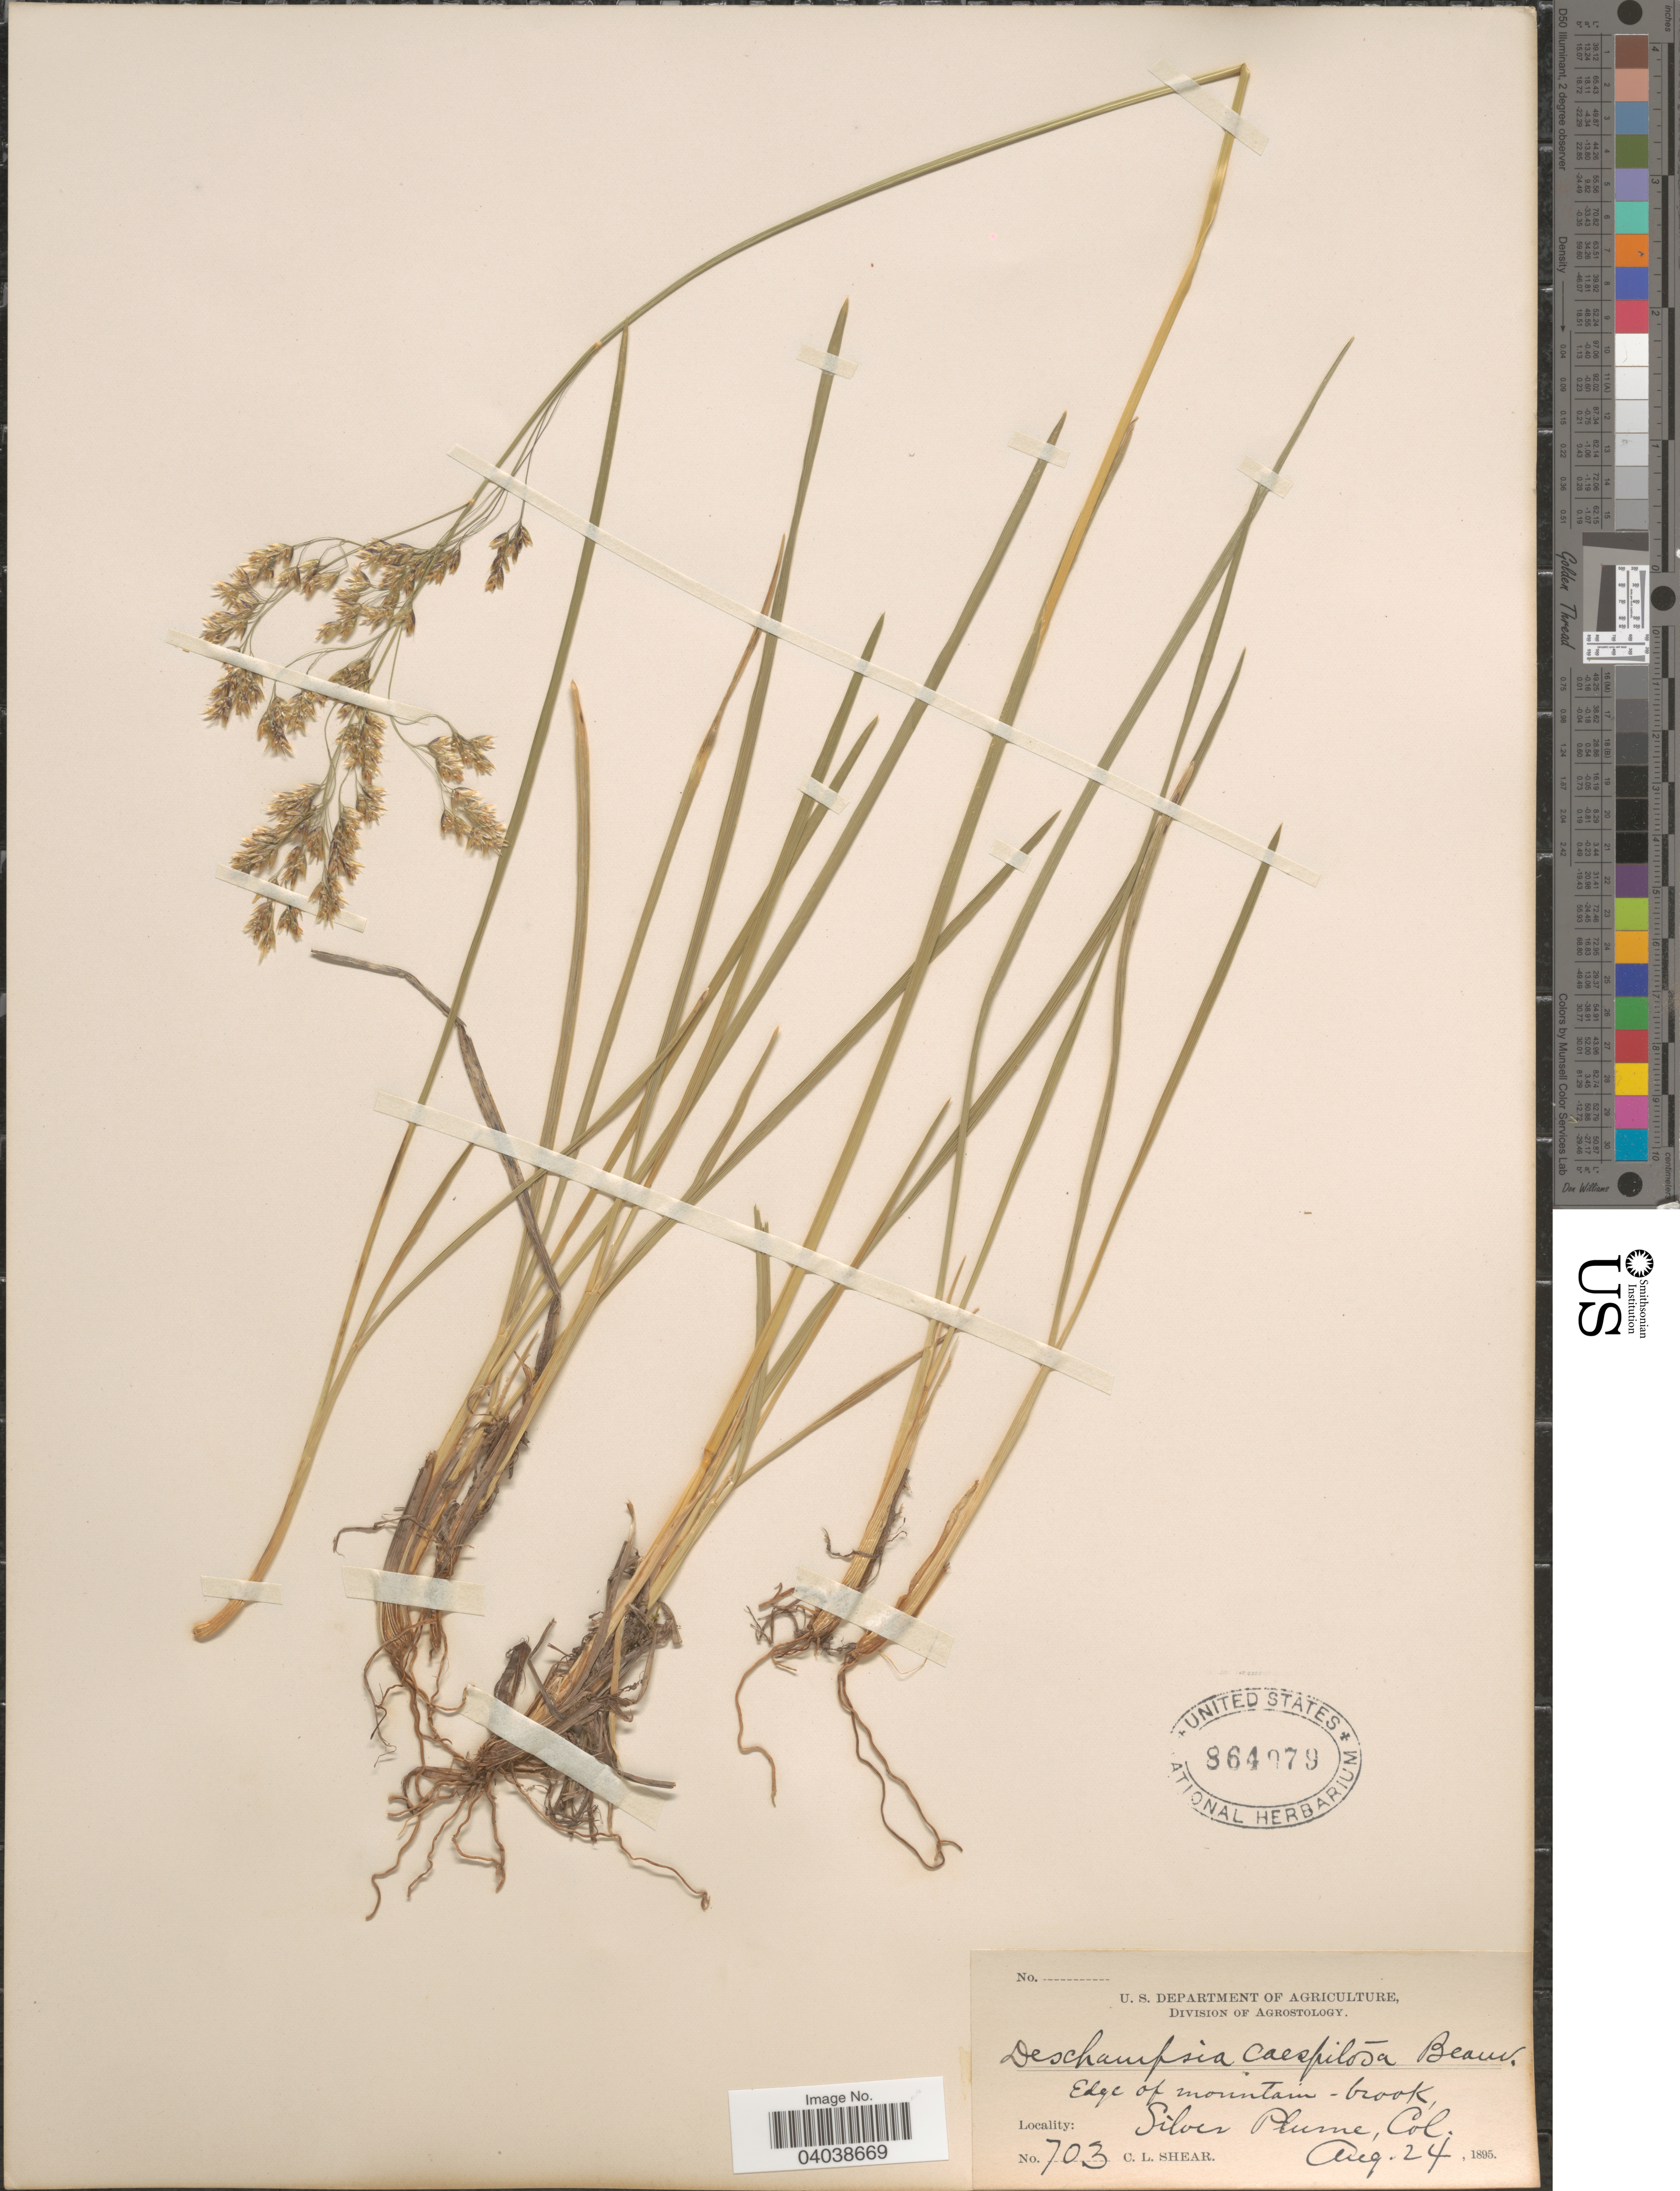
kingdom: Plantae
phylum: Tracheophyta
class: Liliopsida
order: Poales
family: Poaceae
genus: Deschampsia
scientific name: Deschampsia cespitosa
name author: (L.) P. Beauv.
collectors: C. L. Shear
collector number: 703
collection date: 1895-08-24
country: United States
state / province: Colorado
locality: Edge of mountain-brook, Silver Plume.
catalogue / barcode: US 864979